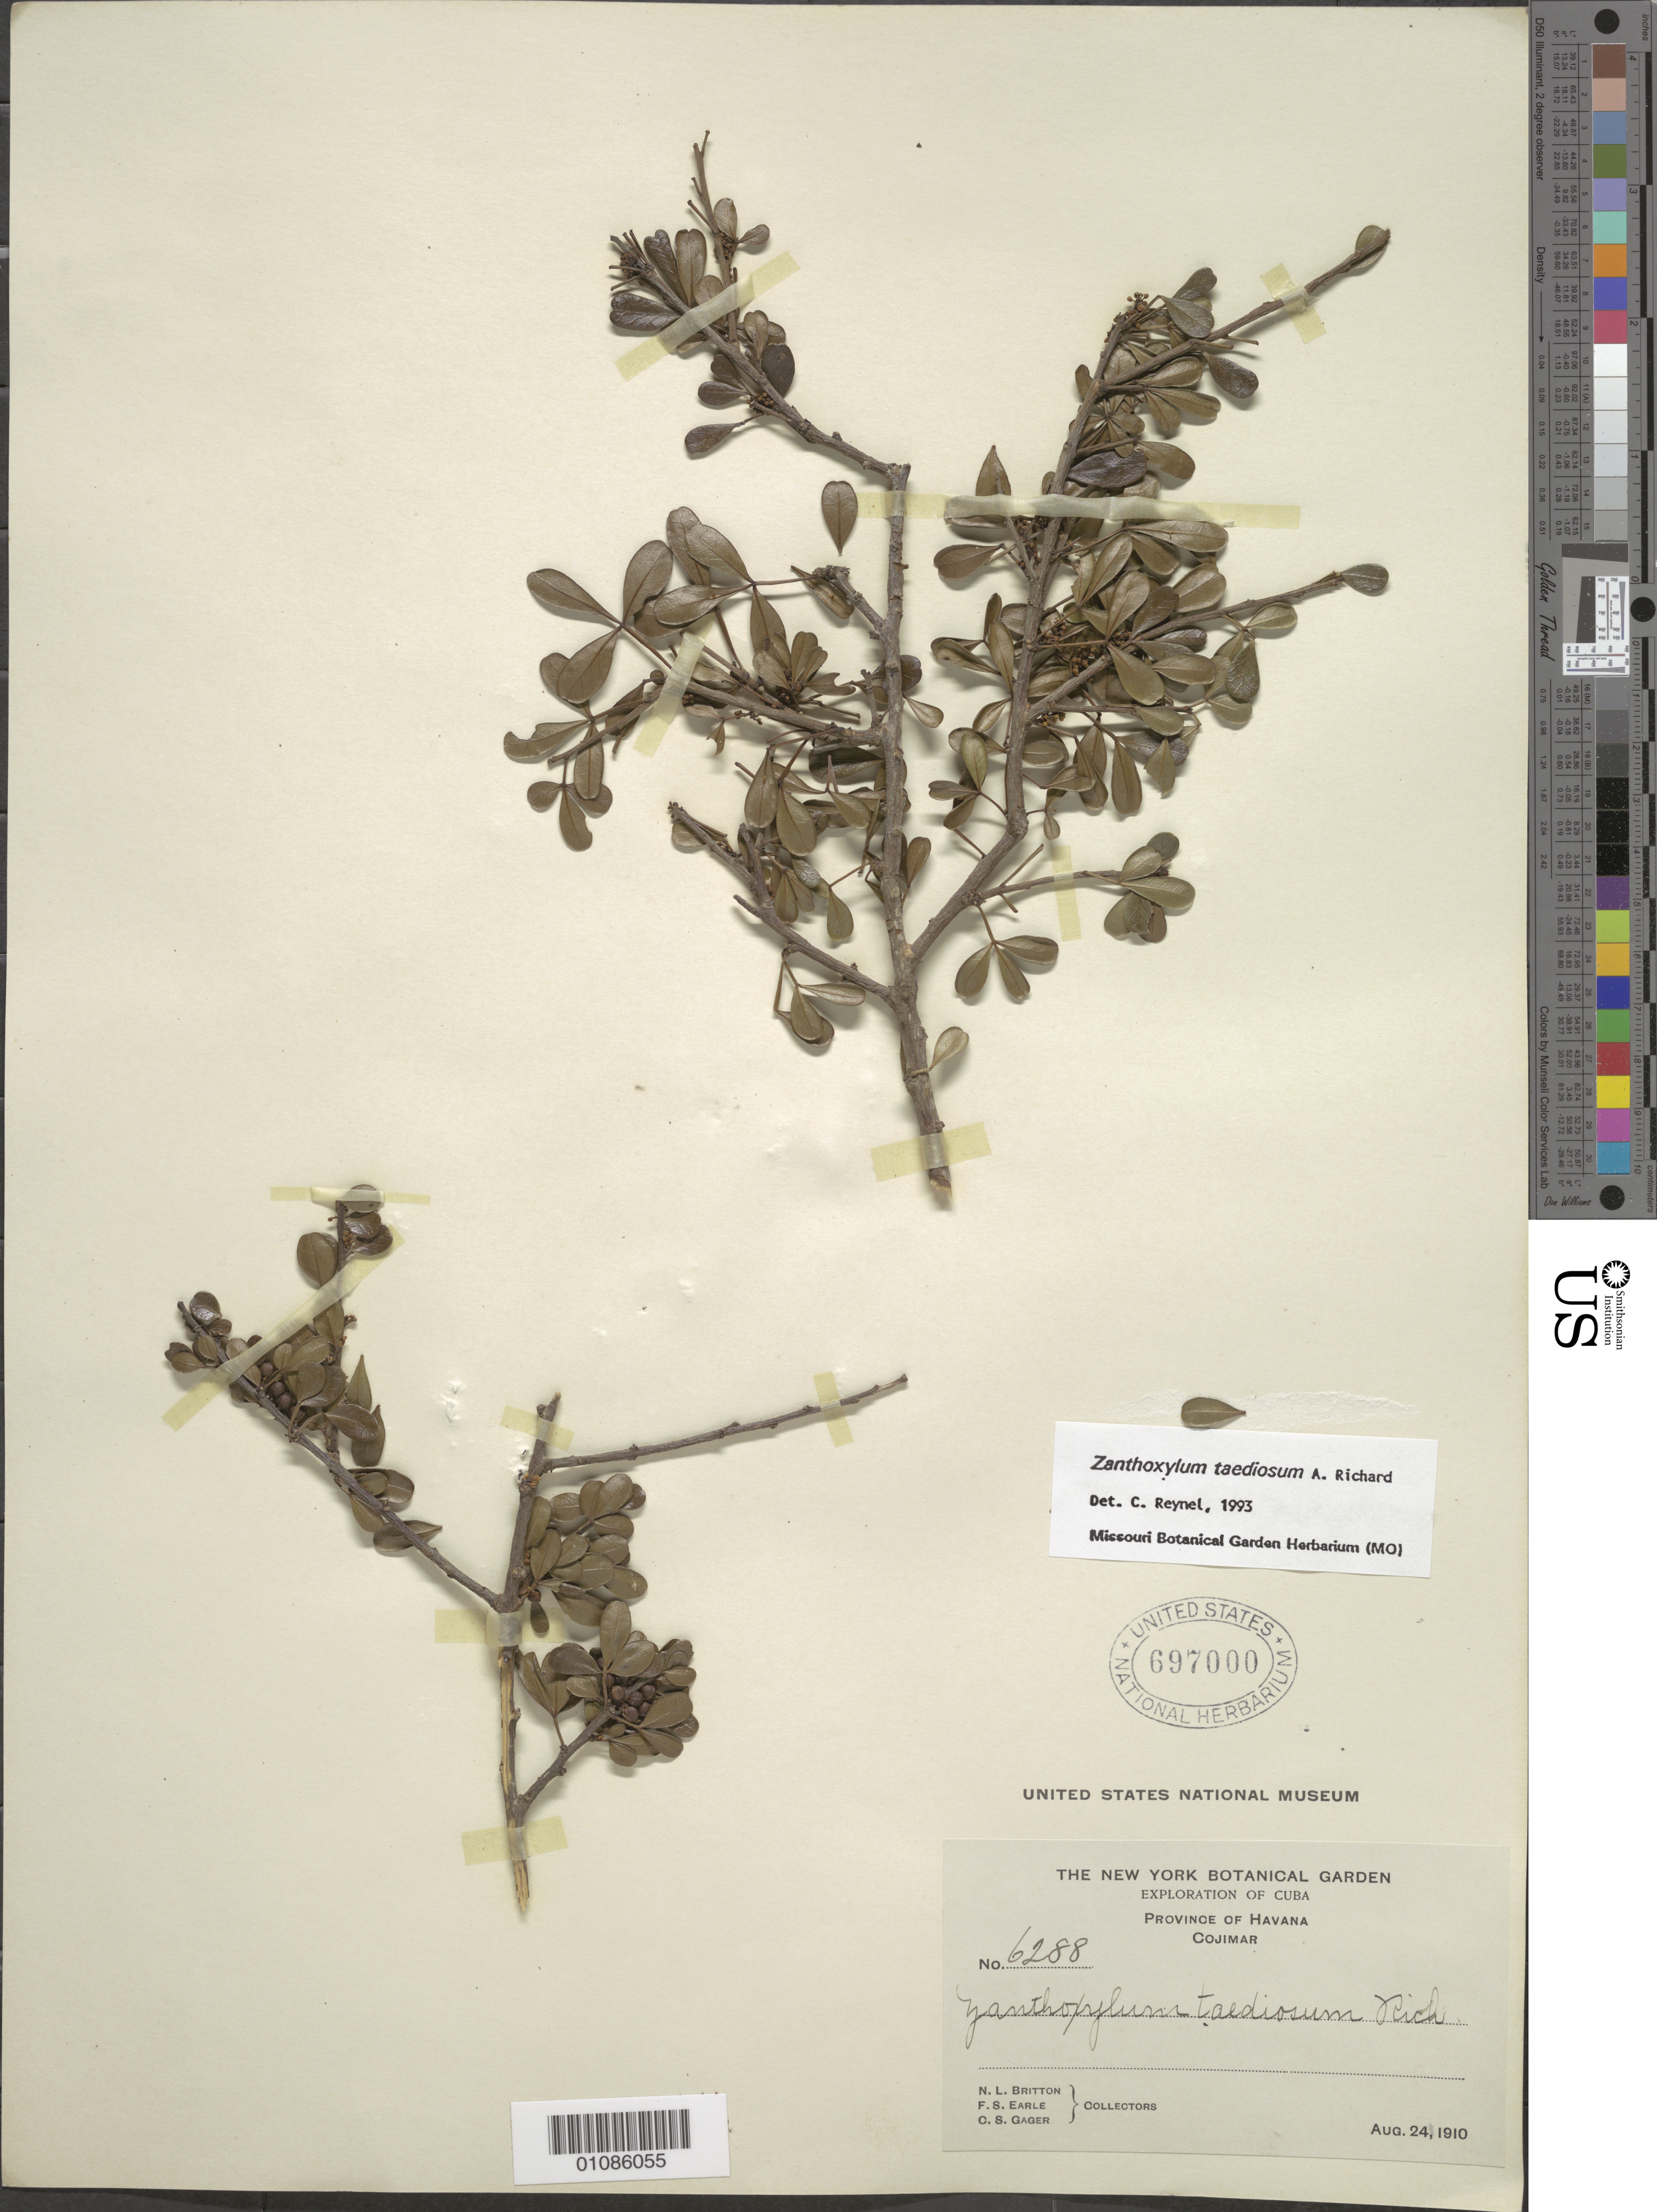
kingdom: Plantae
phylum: Tracheophyta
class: Magnoliopsida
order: Sapindales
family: Rutaceae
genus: Zanthoxylum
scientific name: Zanthoxylum taediosum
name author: A. Rich.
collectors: N. Britton, F. S. Earle & C. Gager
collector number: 6288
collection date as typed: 24 Aug 1910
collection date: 1910-08-24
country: Cuba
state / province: La Habana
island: Cuba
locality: La Habana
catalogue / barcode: US 697000